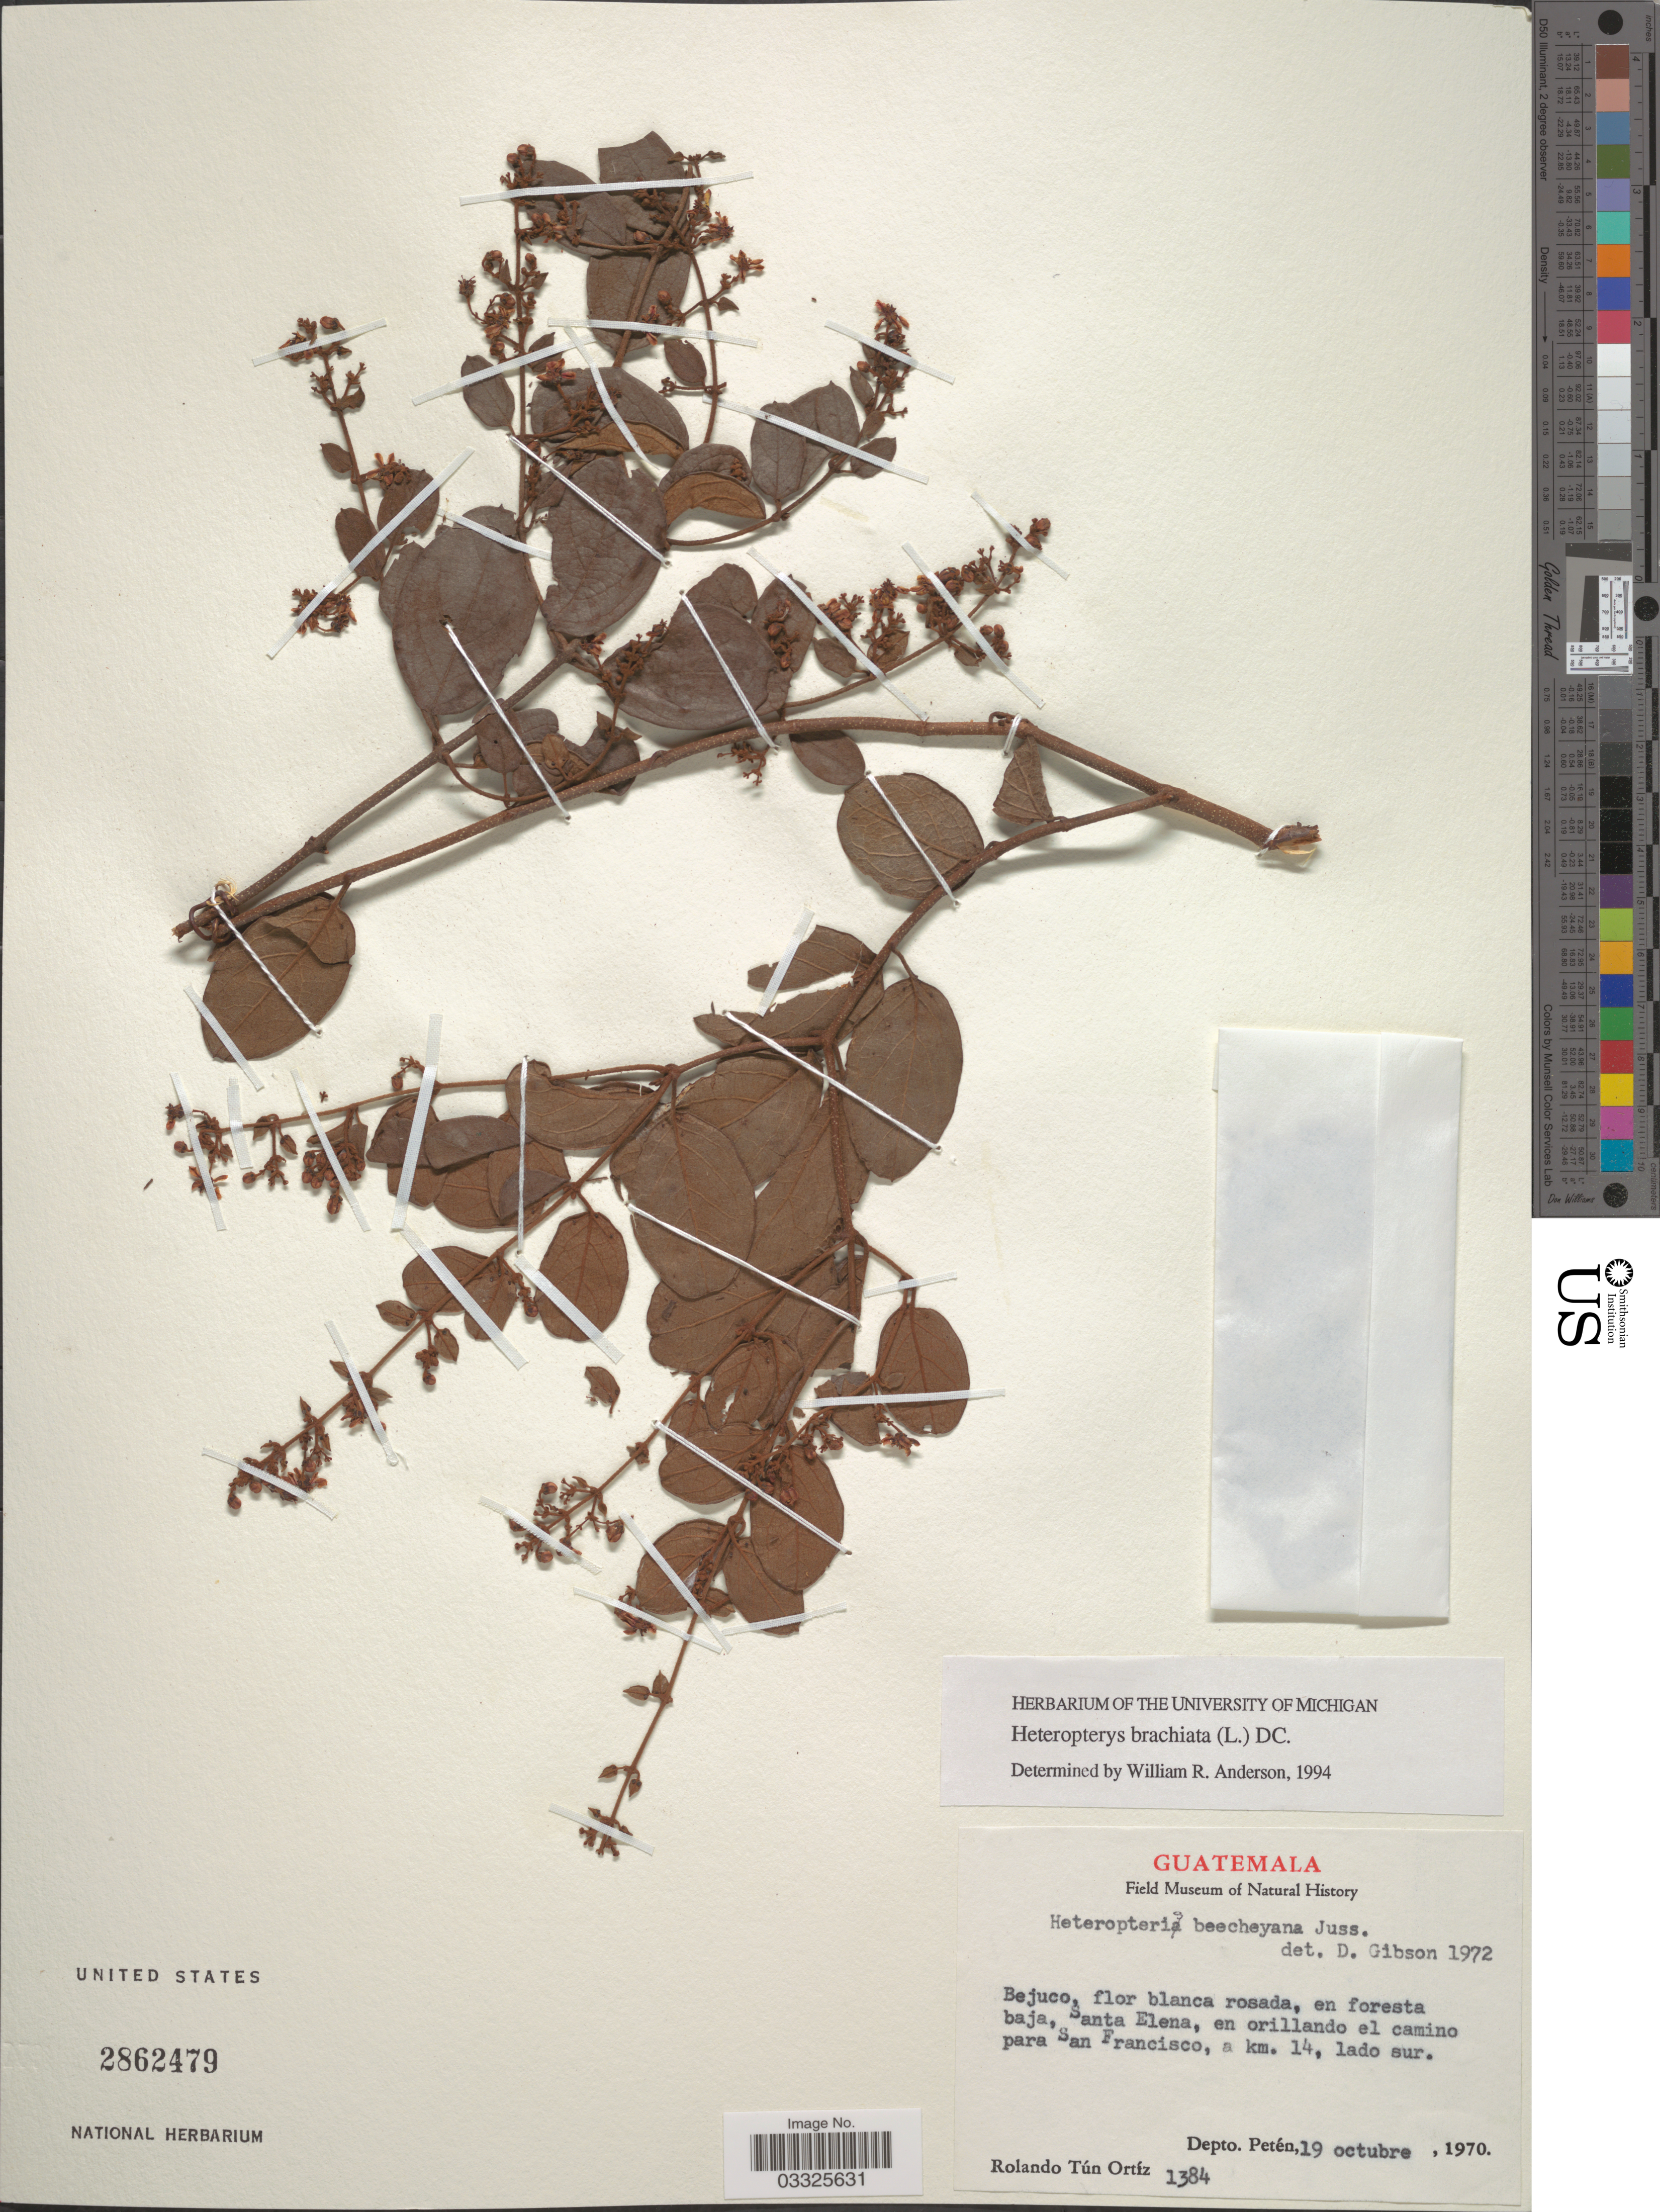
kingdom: Plantae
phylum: Tracheophyta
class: Magnoliopsida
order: Malpighiales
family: Malpighiaceae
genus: Heteropterys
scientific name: Heteropterys brachiata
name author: (L.) DC.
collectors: R. T. Ortíz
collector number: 1384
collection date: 1970-10-19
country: Guatemala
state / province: El Petén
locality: Santa Elena, en orillando el camino para San Francisco, a km. 14, lado sur. Depto. Petén.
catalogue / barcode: US 2862479